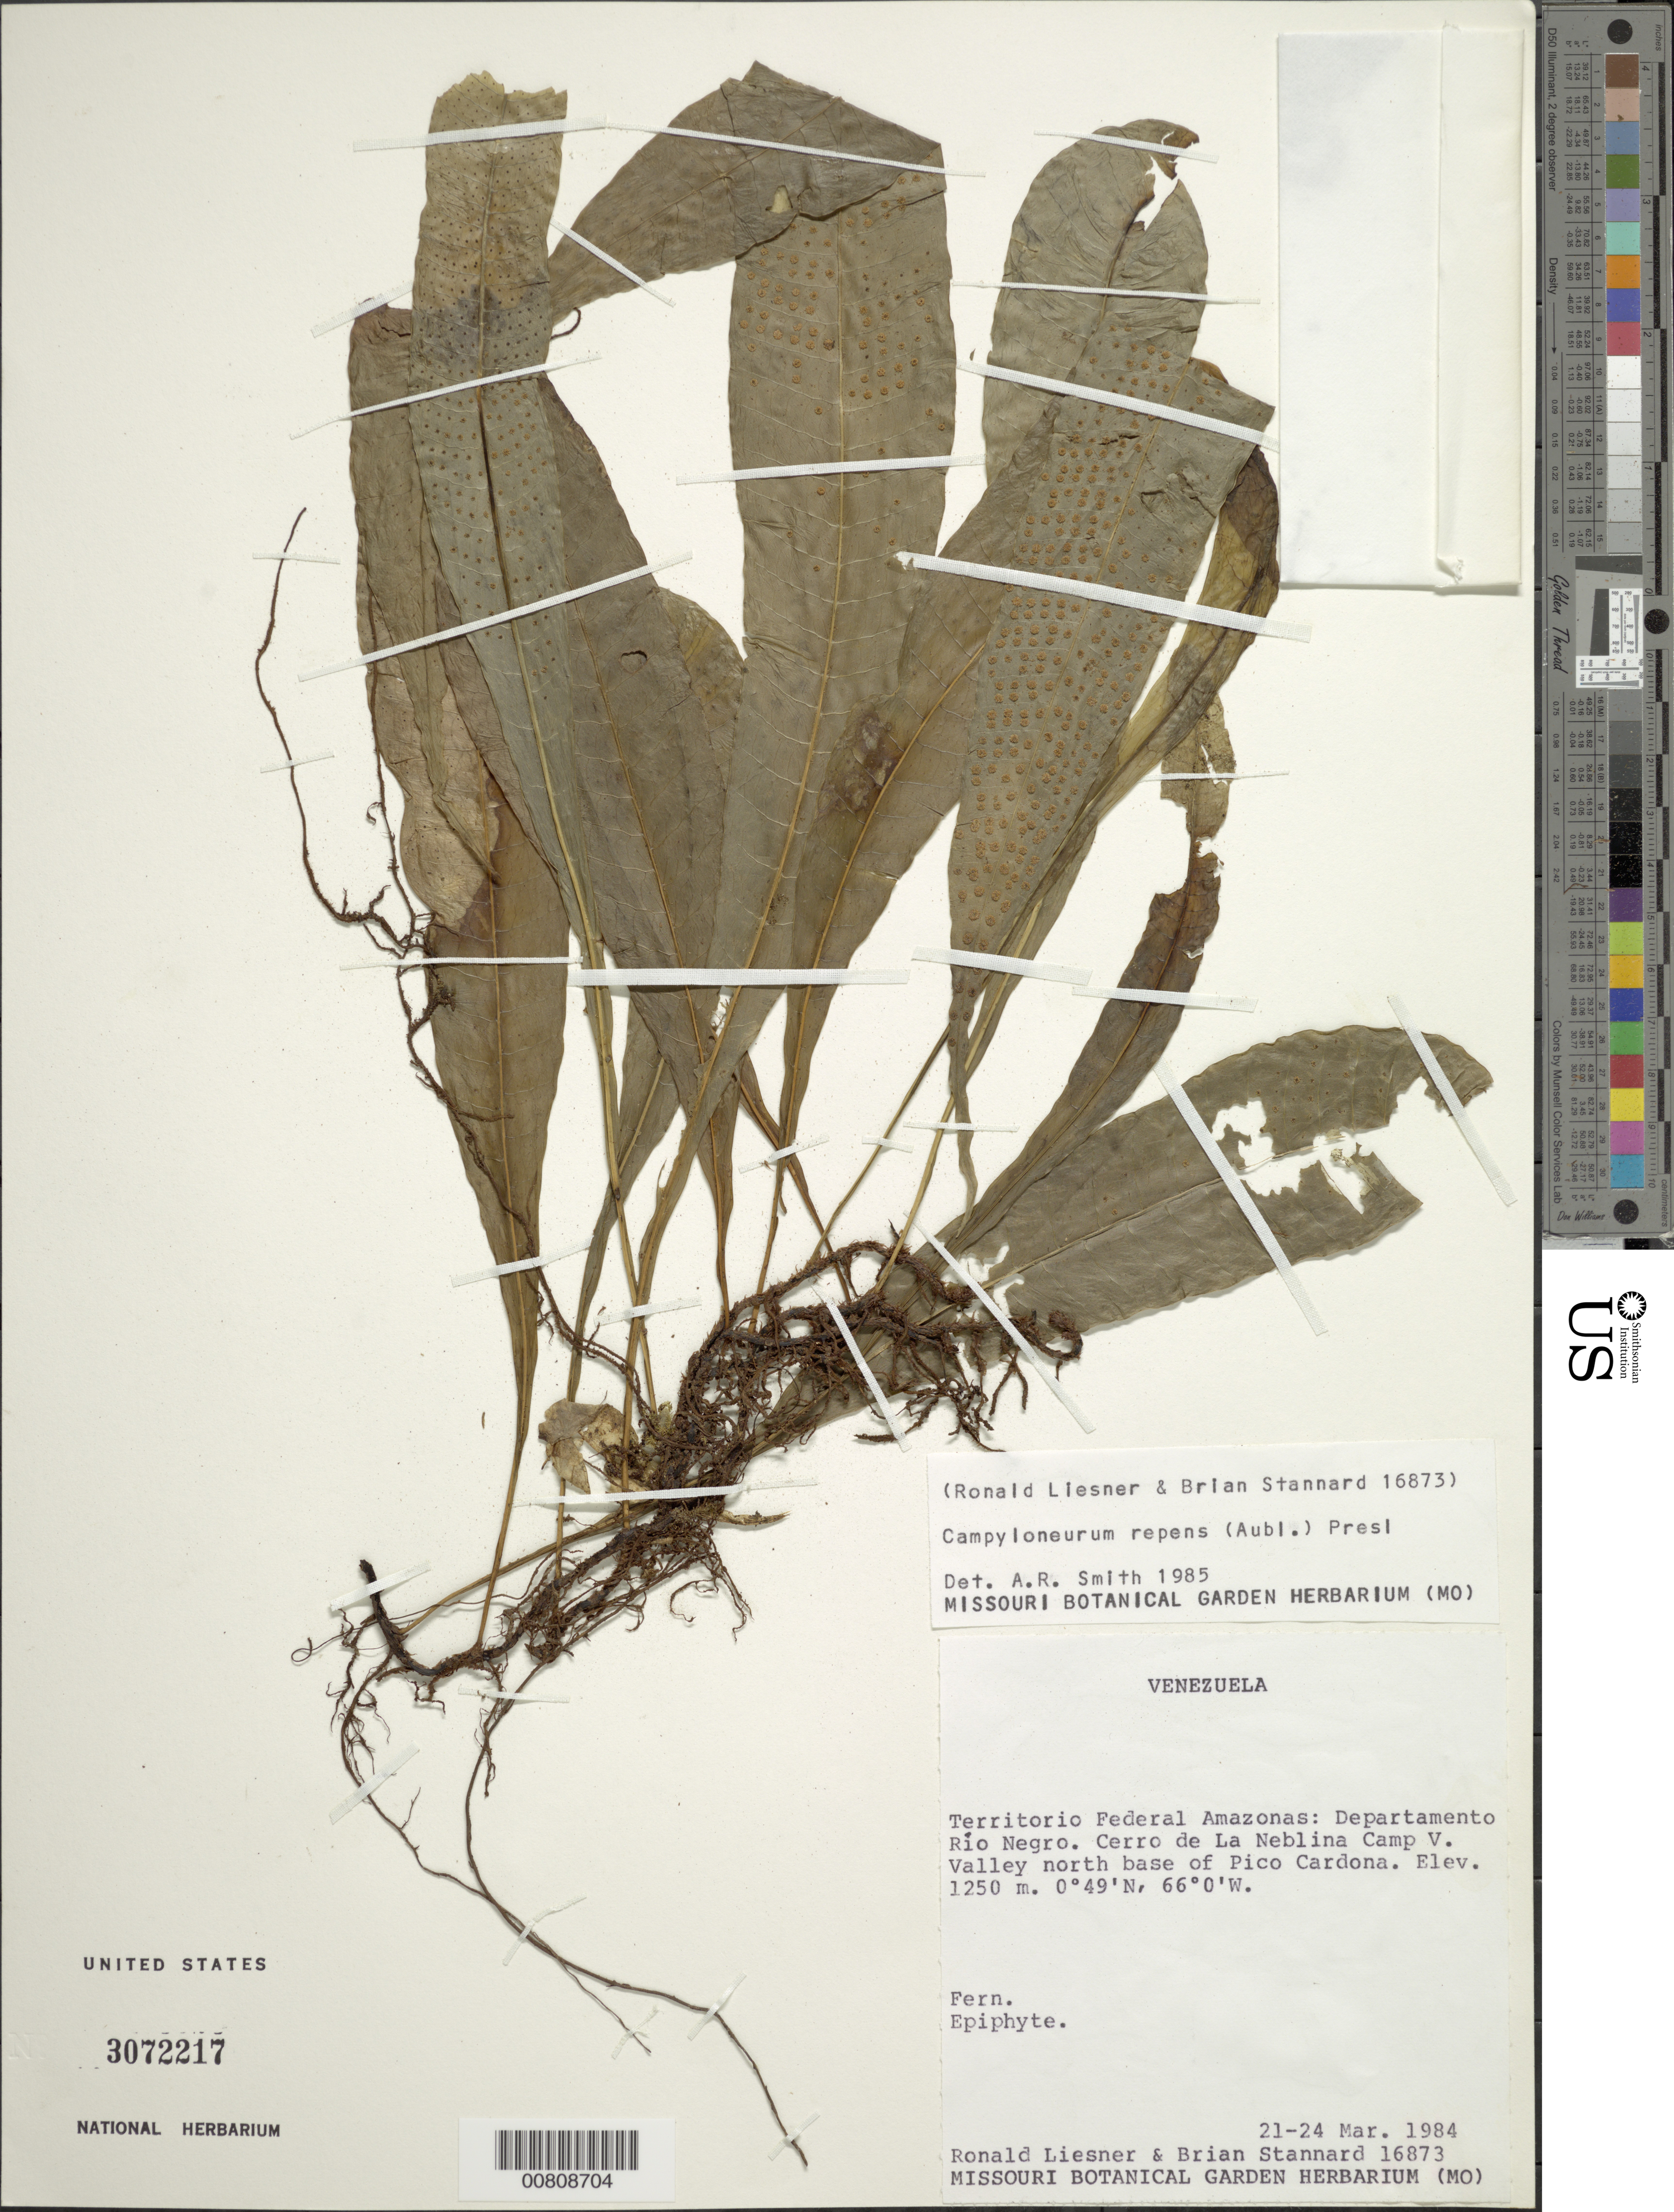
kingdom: Plantae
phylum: Tracheophyta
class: Polypodiopsida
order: Polypodiales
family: Polypodiaceae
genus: Campyloneurum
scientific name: Campyloneurum repens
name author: (Aubl.) C. Presl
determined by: Smith, Alan R., (UC)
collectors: R. L. Liesner & B. L. Stannard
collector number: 16873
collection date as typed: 21-Mar-84 to 24-Mar-84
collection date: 1984-03-21/1984-03-24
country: Venezuela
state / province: Amazonas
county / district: Río Negro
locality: Cerro de La Neblina Base Camp V, north base of Pico Cardona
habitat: Valley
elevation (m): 1250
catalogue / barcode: US 3072217